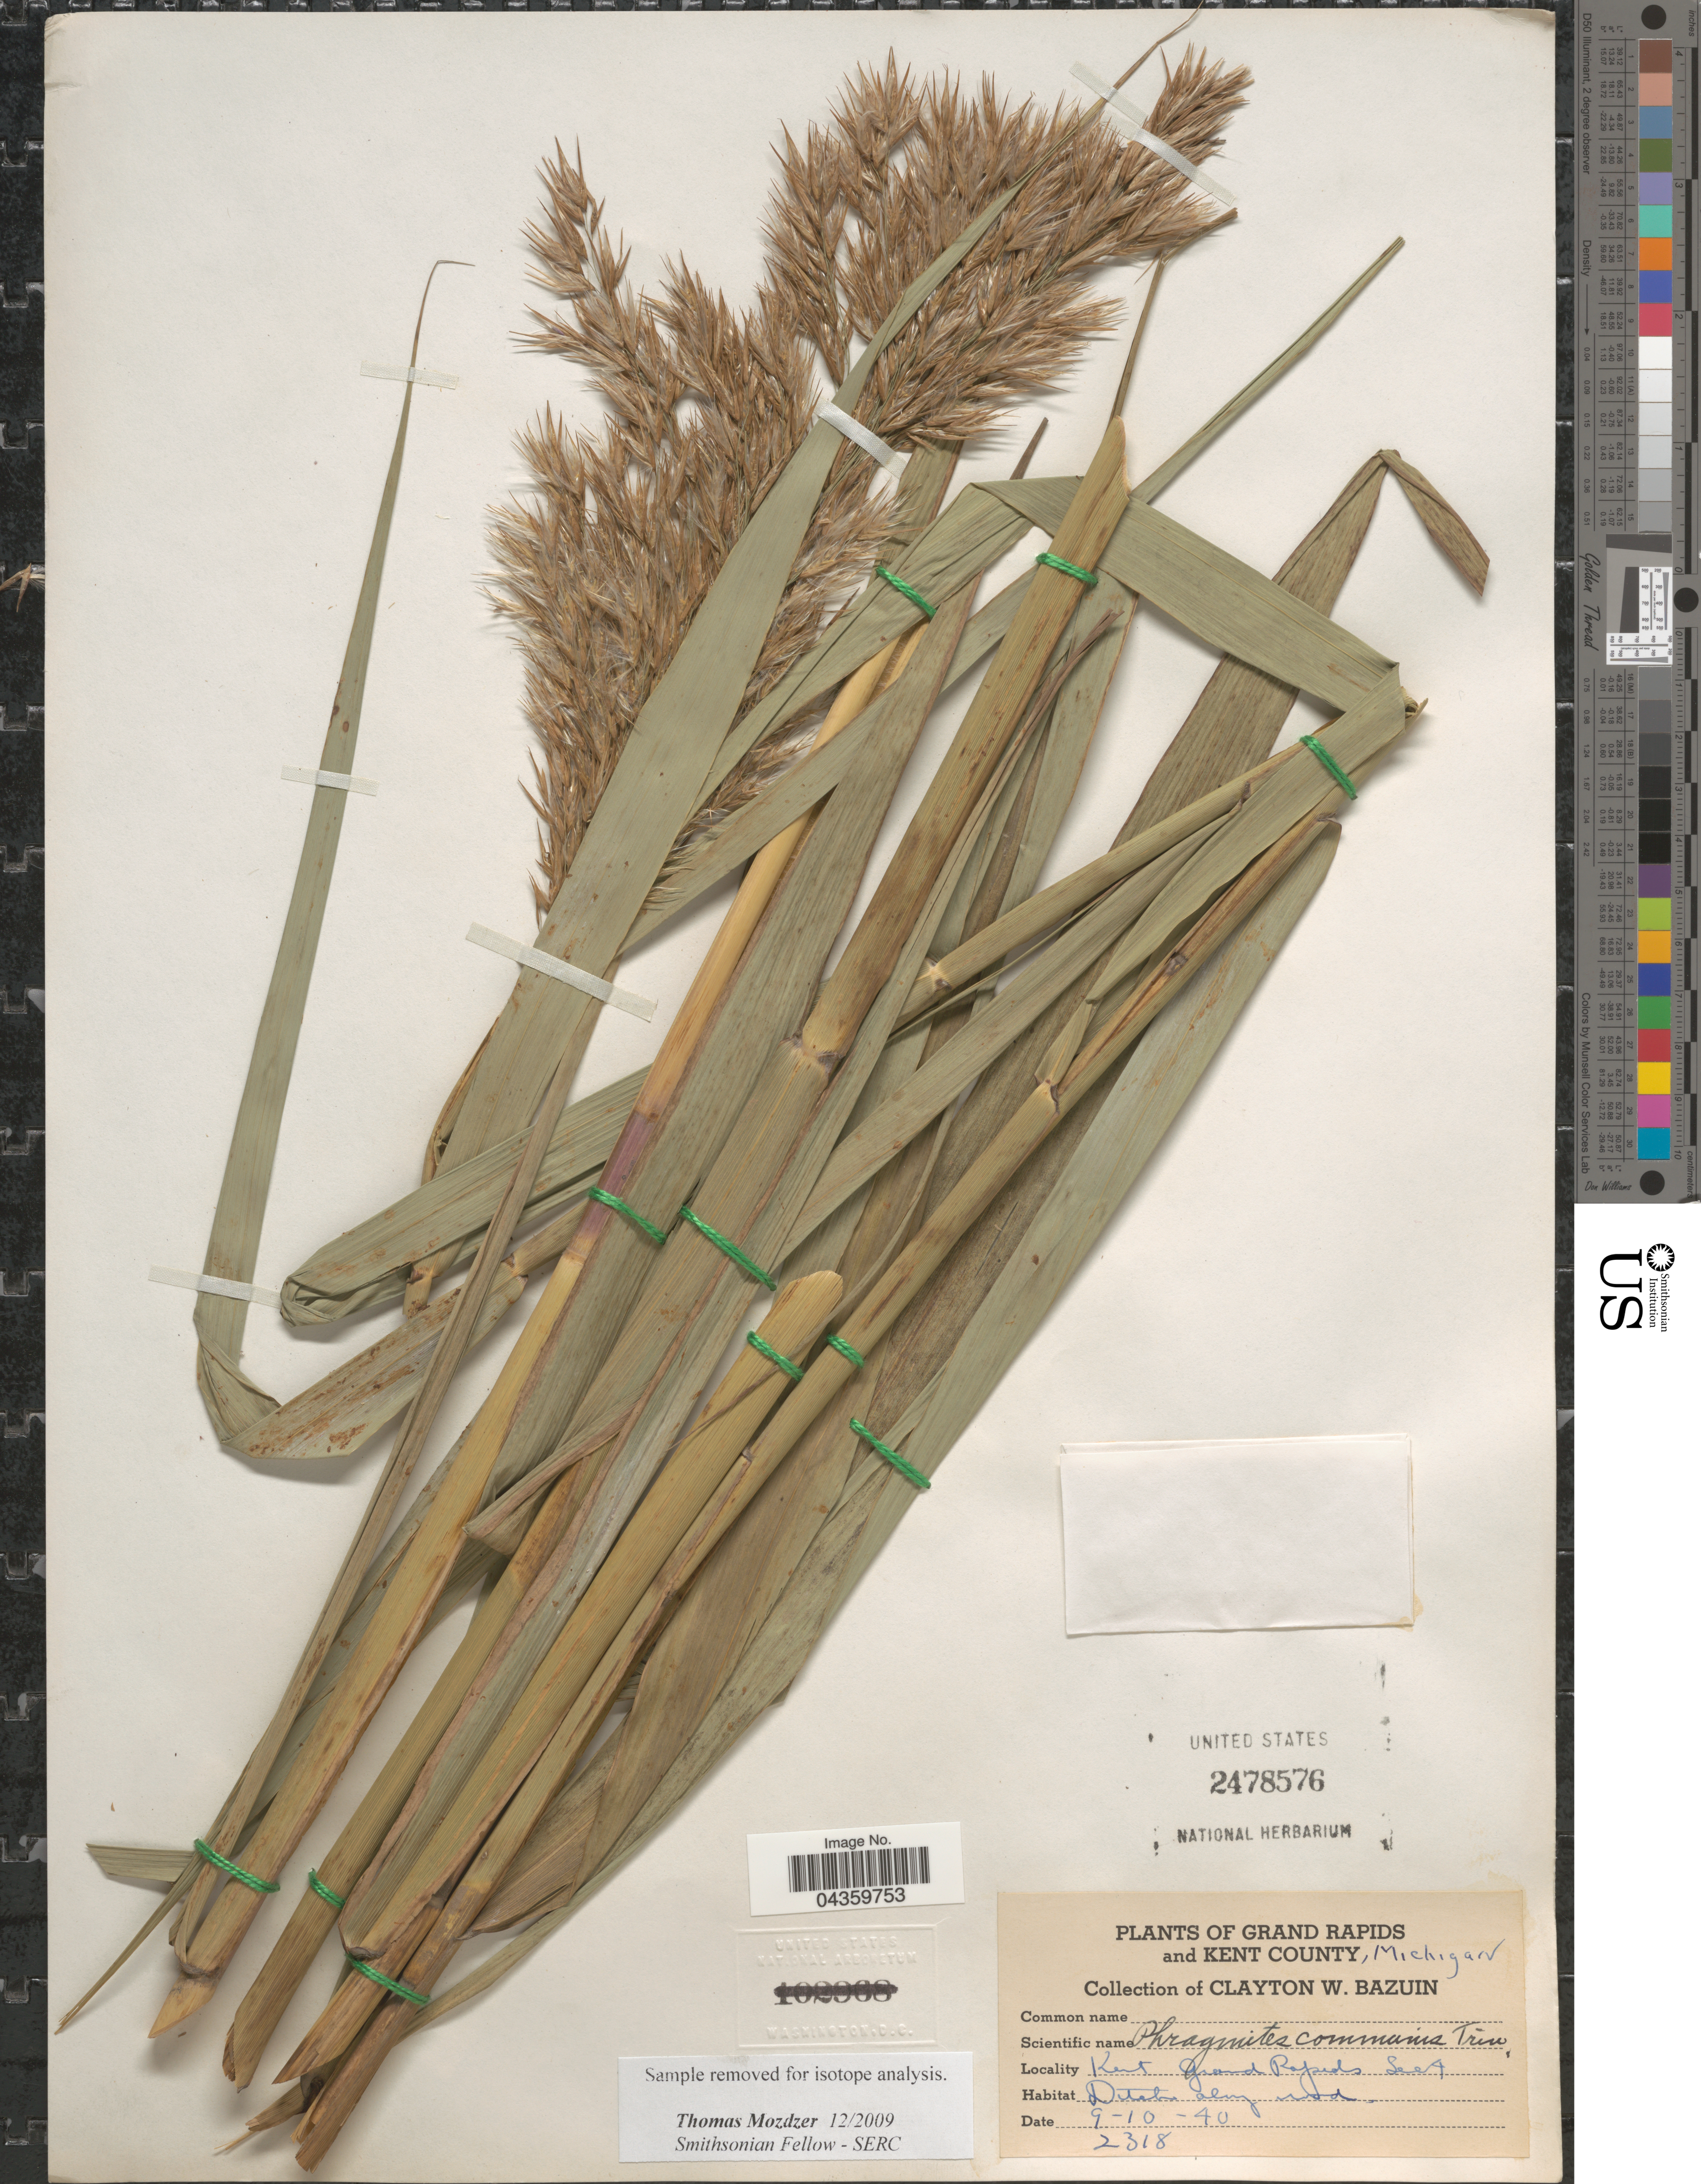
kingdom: Plantae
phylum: Tracheophyta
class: Liliopsida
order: Poales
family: Poaceae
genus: Phragmites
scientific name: Phragmites australis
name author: (Cav.) Trin. ex Steud.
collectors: C. Bazuin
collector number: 2318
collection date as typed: Transcribed d/m/y: 10/9/40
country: United States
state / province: Michigan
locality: Grand Rapids and Kent County. Kent Grand Rapids Seet.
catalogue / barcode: US 2478576